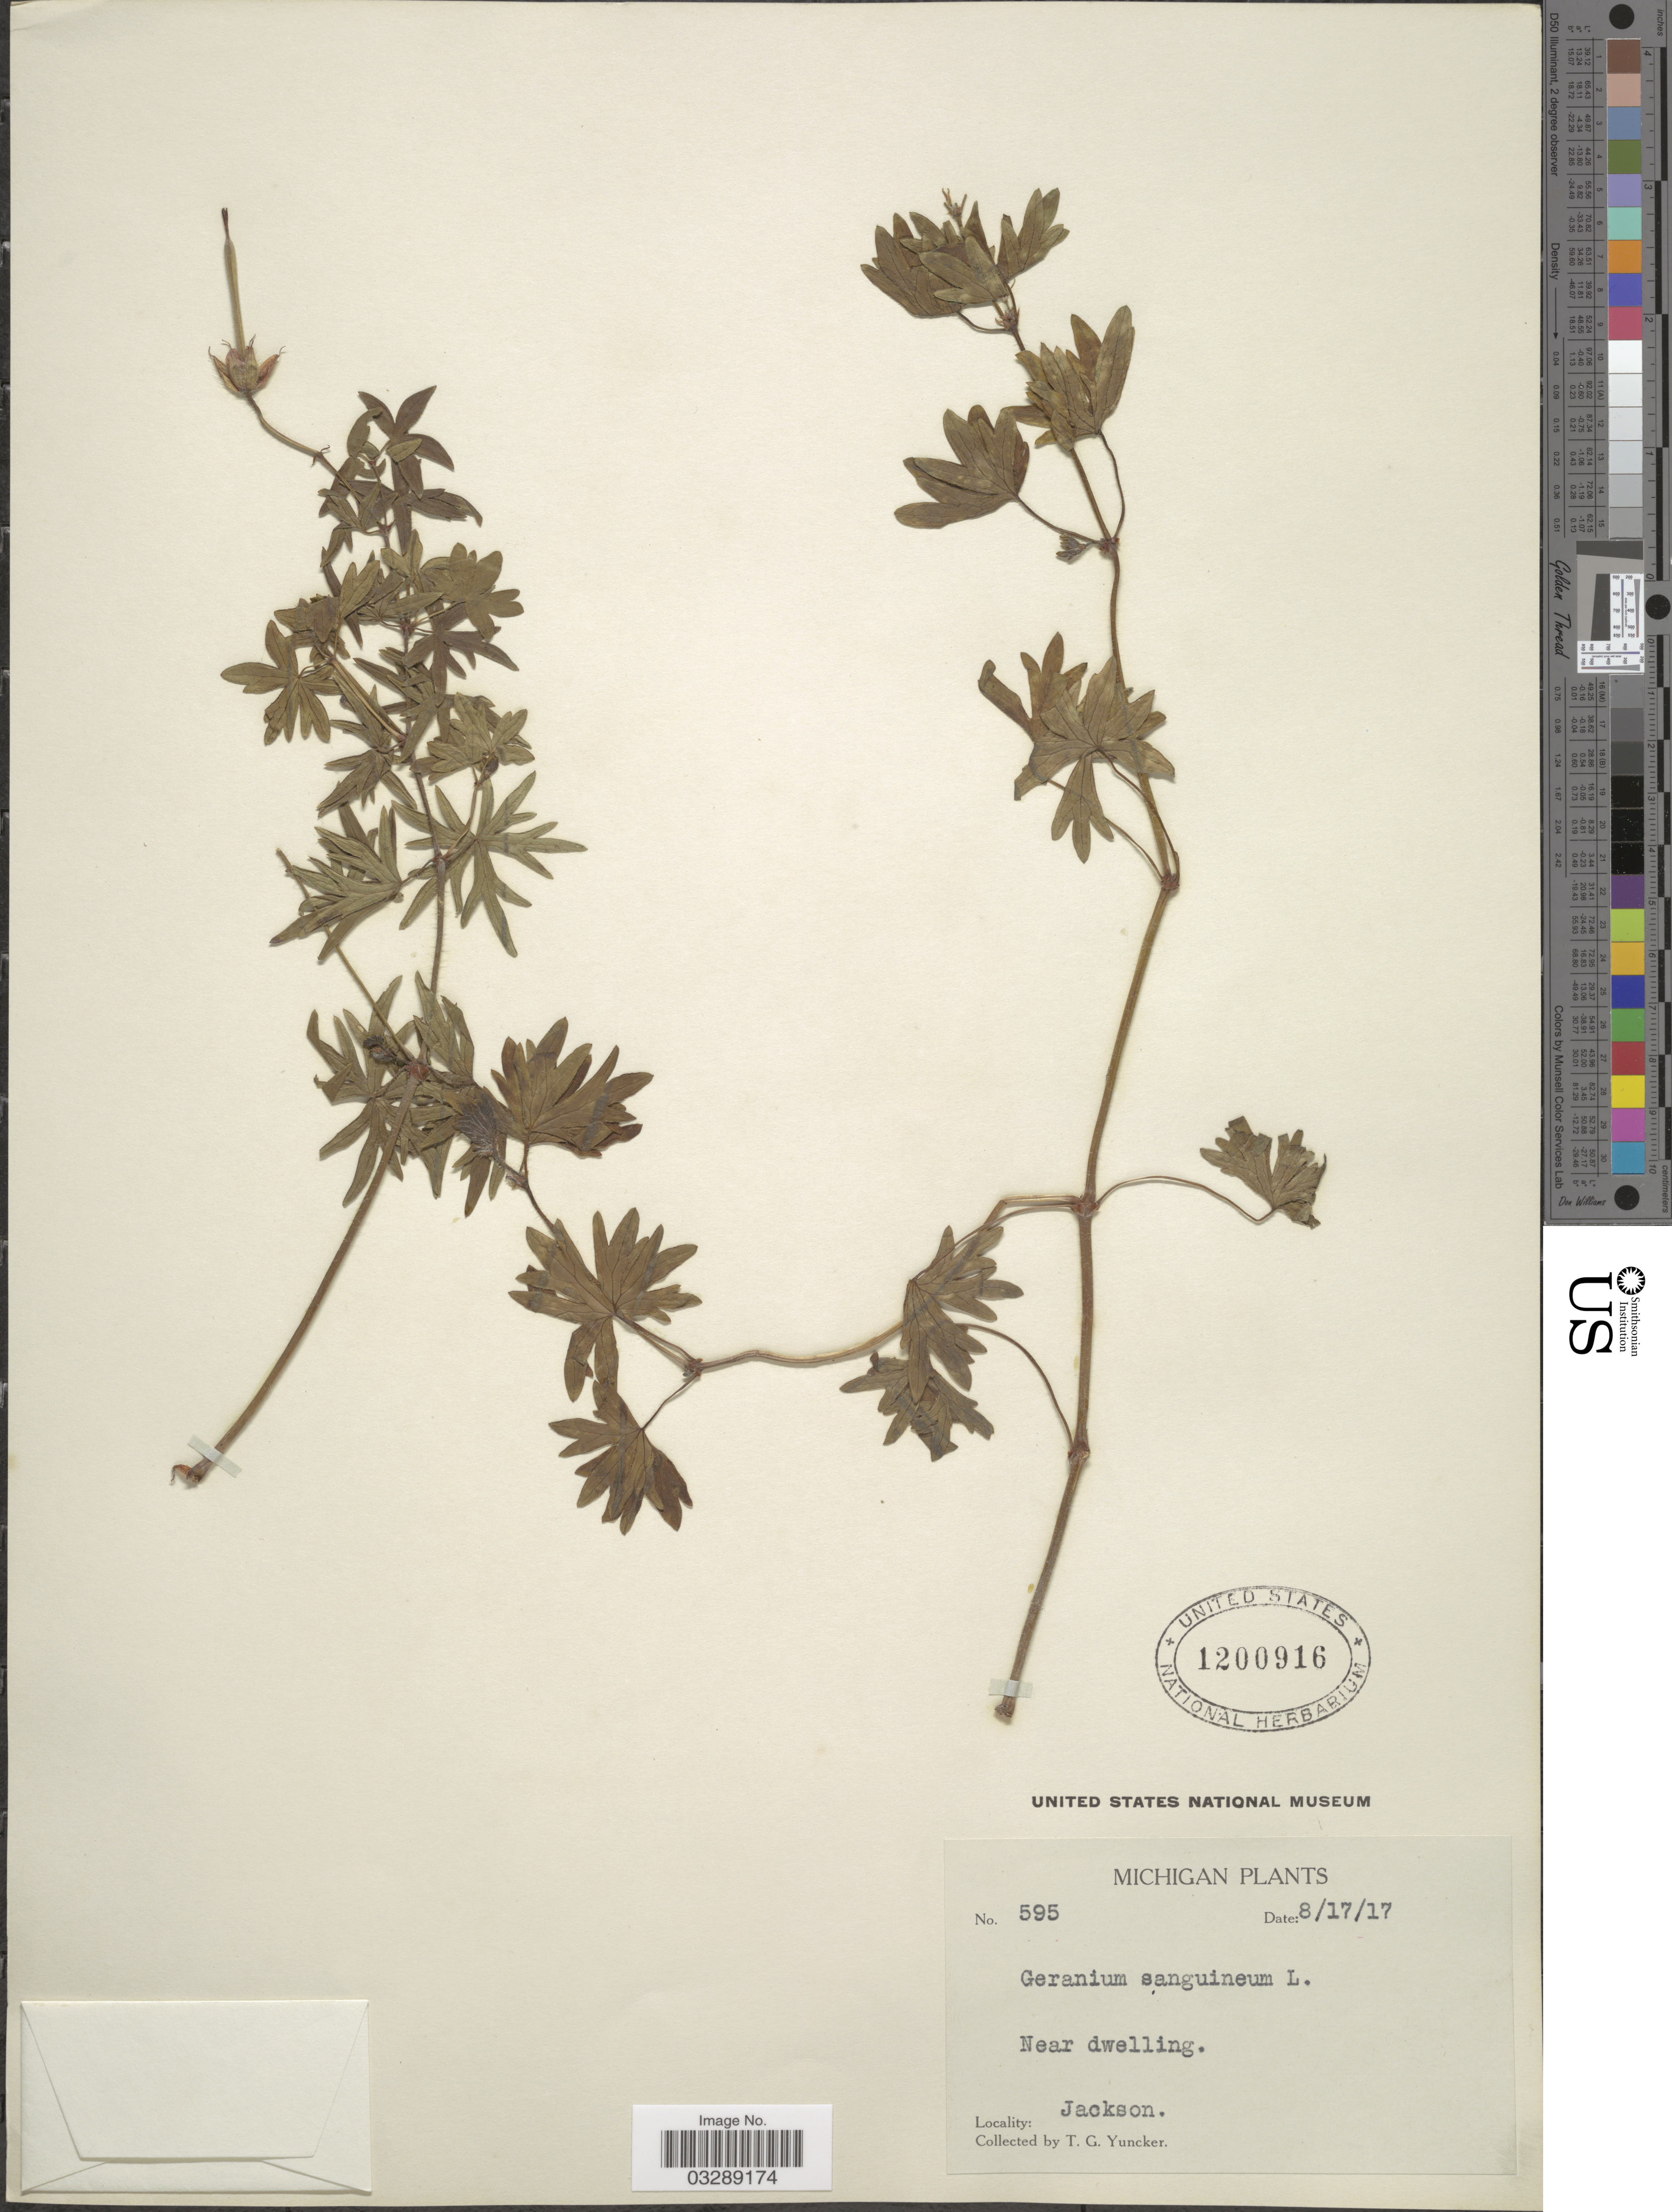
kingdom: Plantae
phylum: Tracheophyta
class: Magnoliopsida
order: Geraniales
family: Geraniaceae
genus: Geranium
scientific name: Geranium sanguineum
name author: L.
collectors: T. G. Yuncker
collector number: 595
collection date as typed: Transcribed d/m/y: 17/8/17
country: United States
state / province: Michigan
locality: Near dwelling. Jackson.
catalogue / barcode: US 1200916